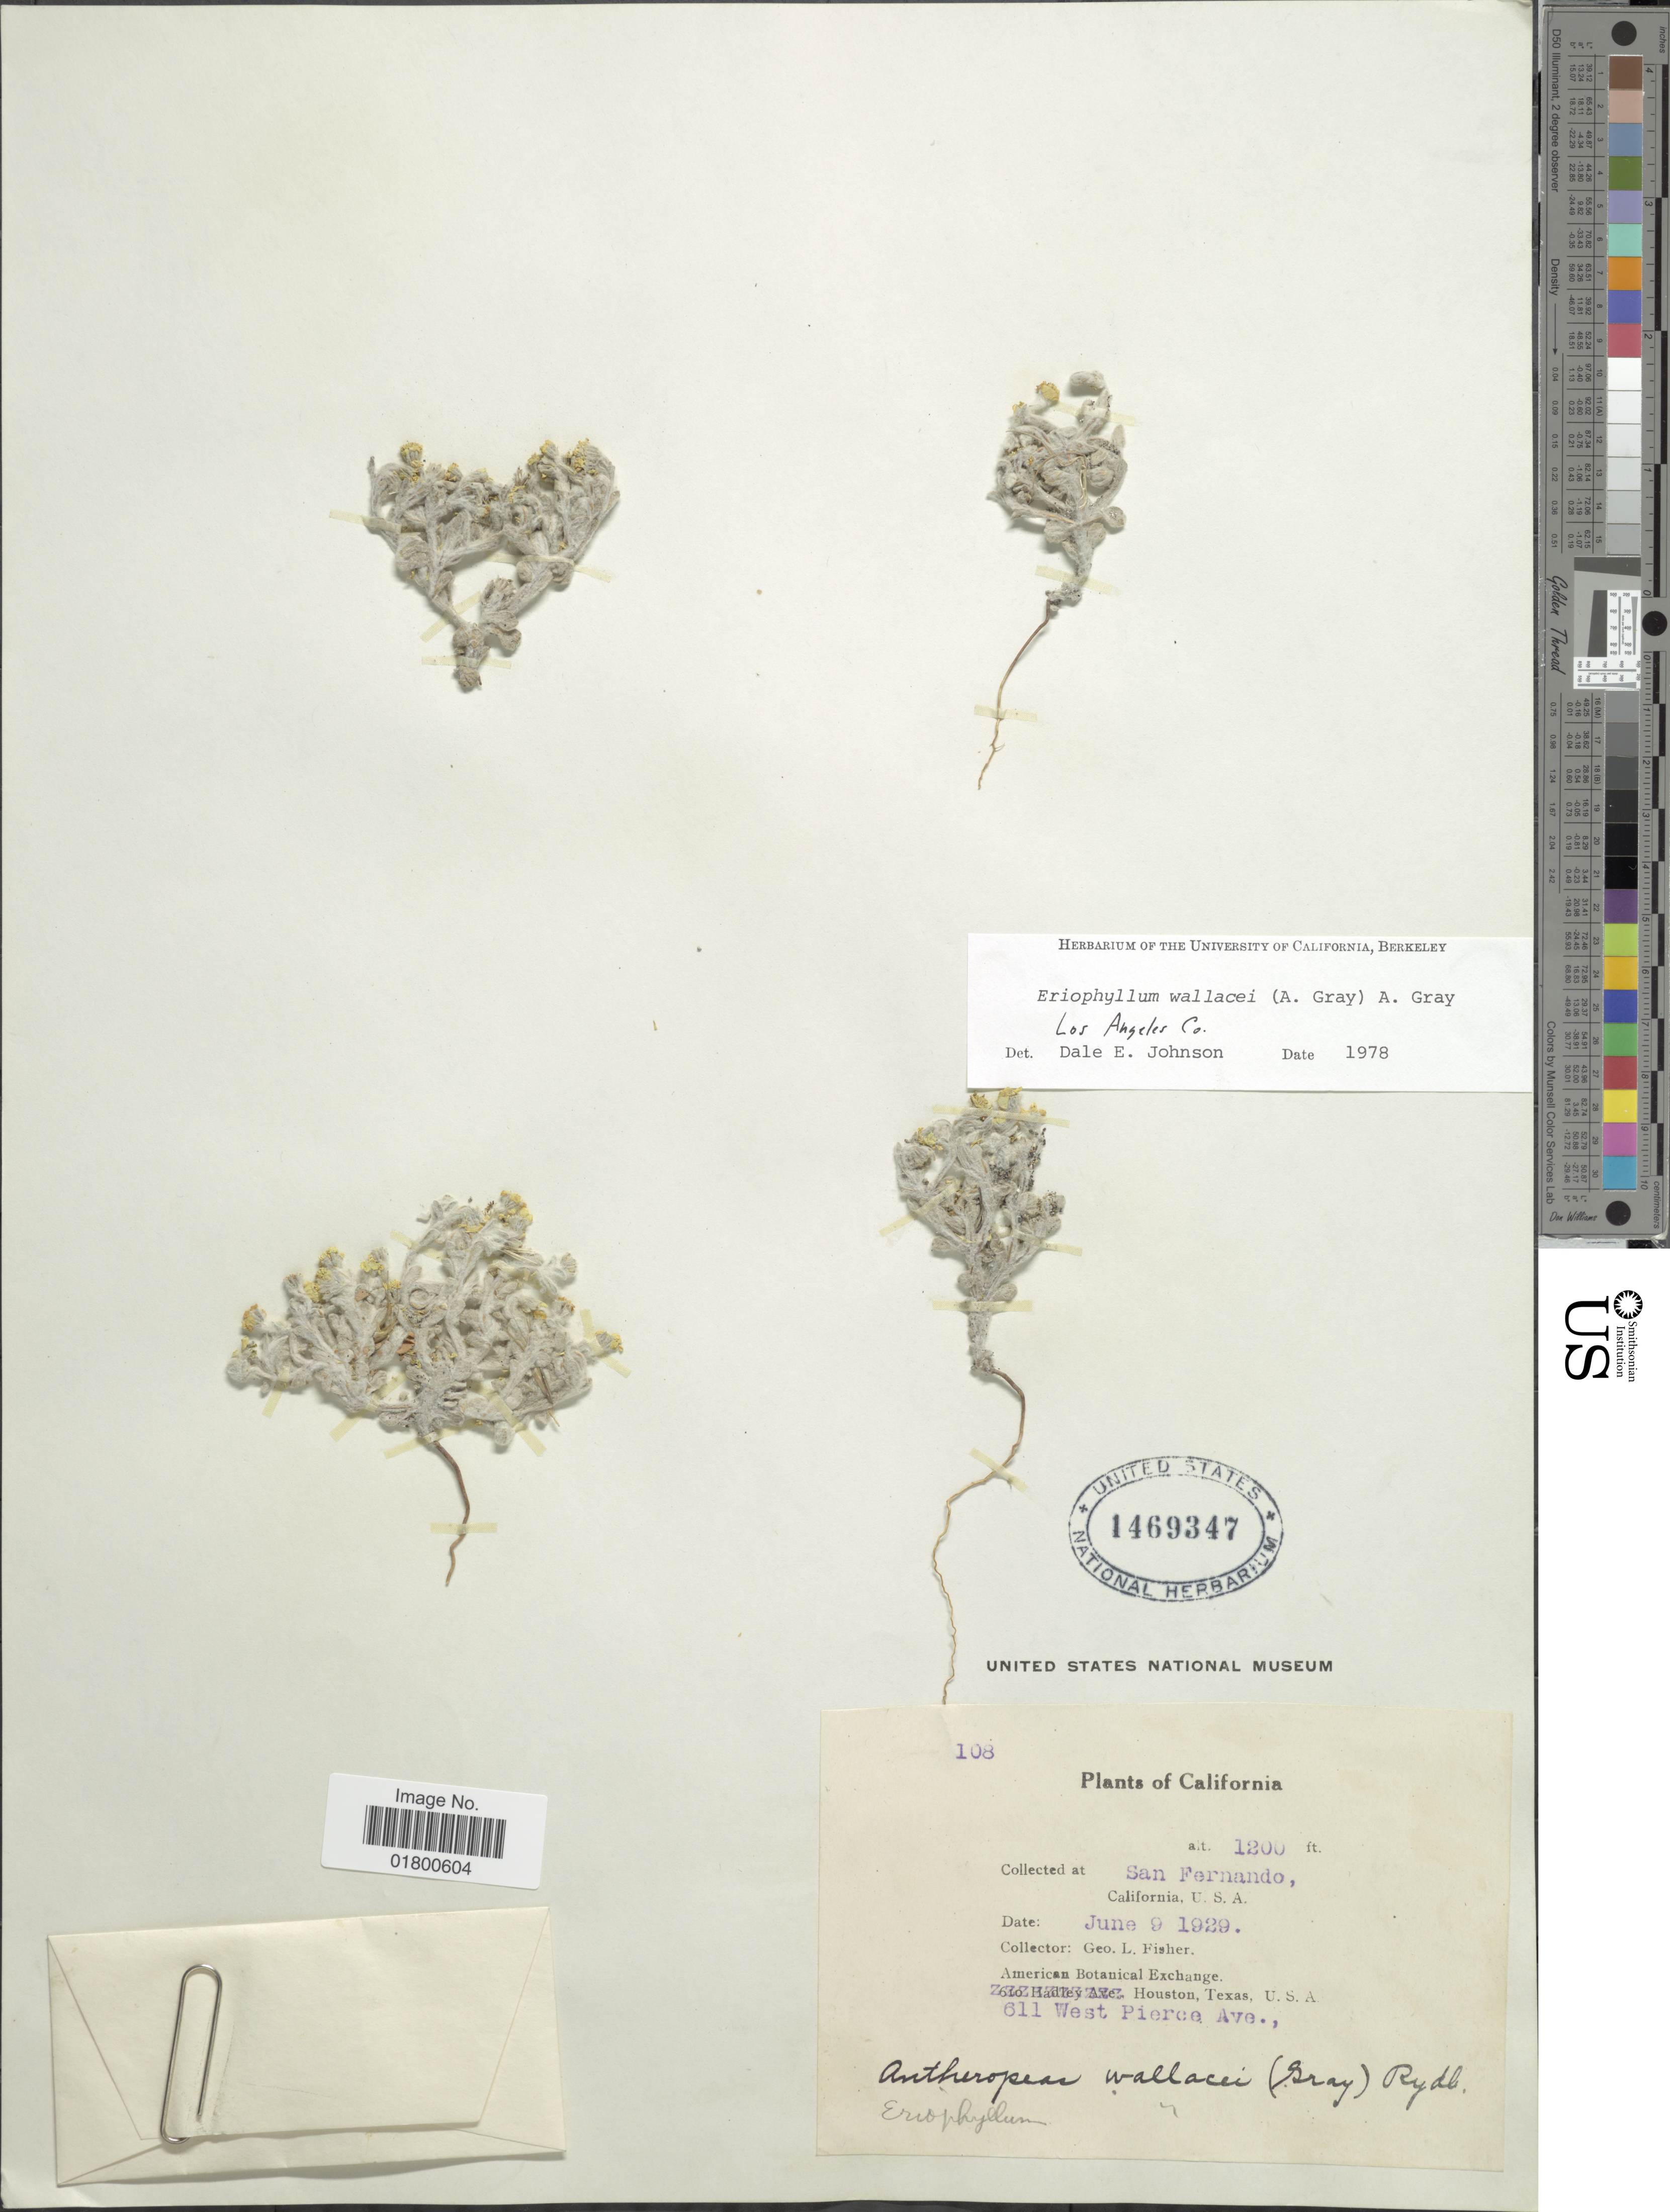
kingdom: Plantae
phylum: Tracheophyta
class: Magnoliopsida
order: Asterales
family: Asteraceae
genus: Eriophyllum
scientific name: Eriophyllum wallacei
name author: (A. Gray) A. Gray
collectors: G. L. Fisher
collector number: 108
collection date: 1929-06-09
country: United States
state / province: California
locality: San Fernando, California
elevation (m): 366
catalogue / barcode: US 1469347